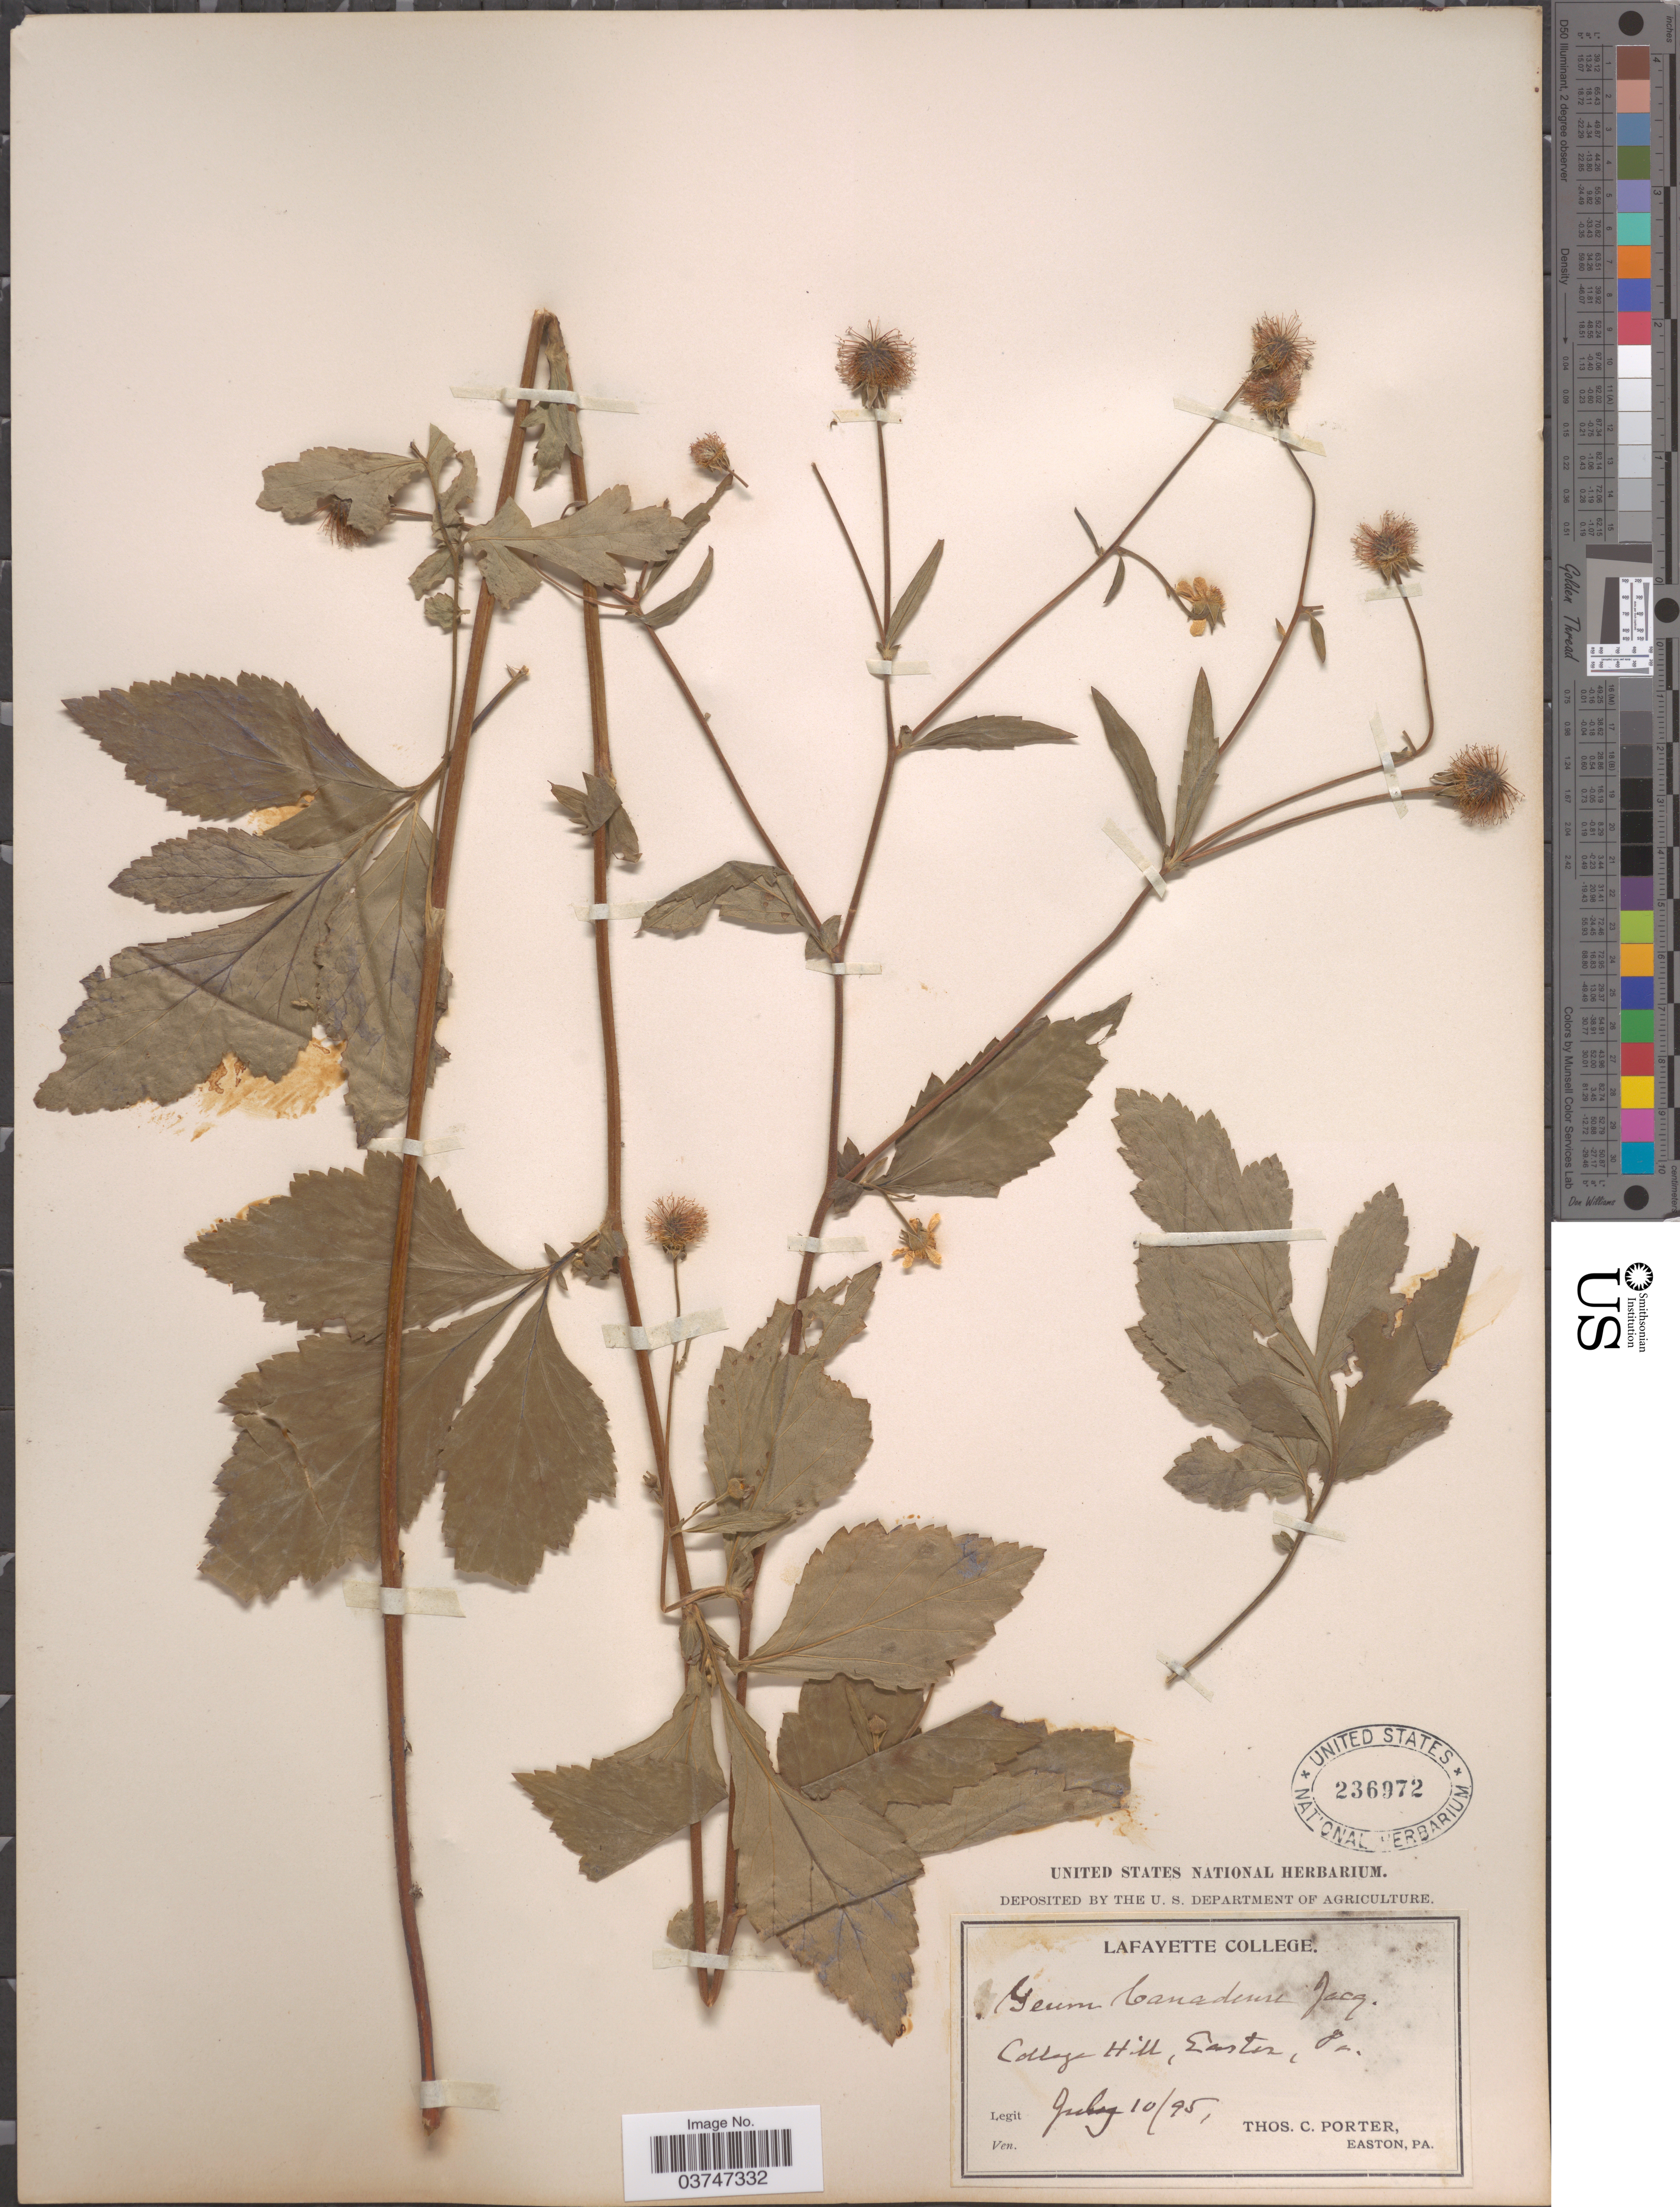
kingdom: Plantae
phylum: Tracheophyta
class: Magnoliopsida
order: Rosales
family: Rosaceae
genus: Geum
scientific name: Geum canadense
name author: Jacq.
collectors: T. Porter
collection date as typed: Transcribed d/m/y: 10/7/95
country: United States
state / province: Pennsylvania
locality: Collage Hille, Easton.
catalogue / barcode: US 236972